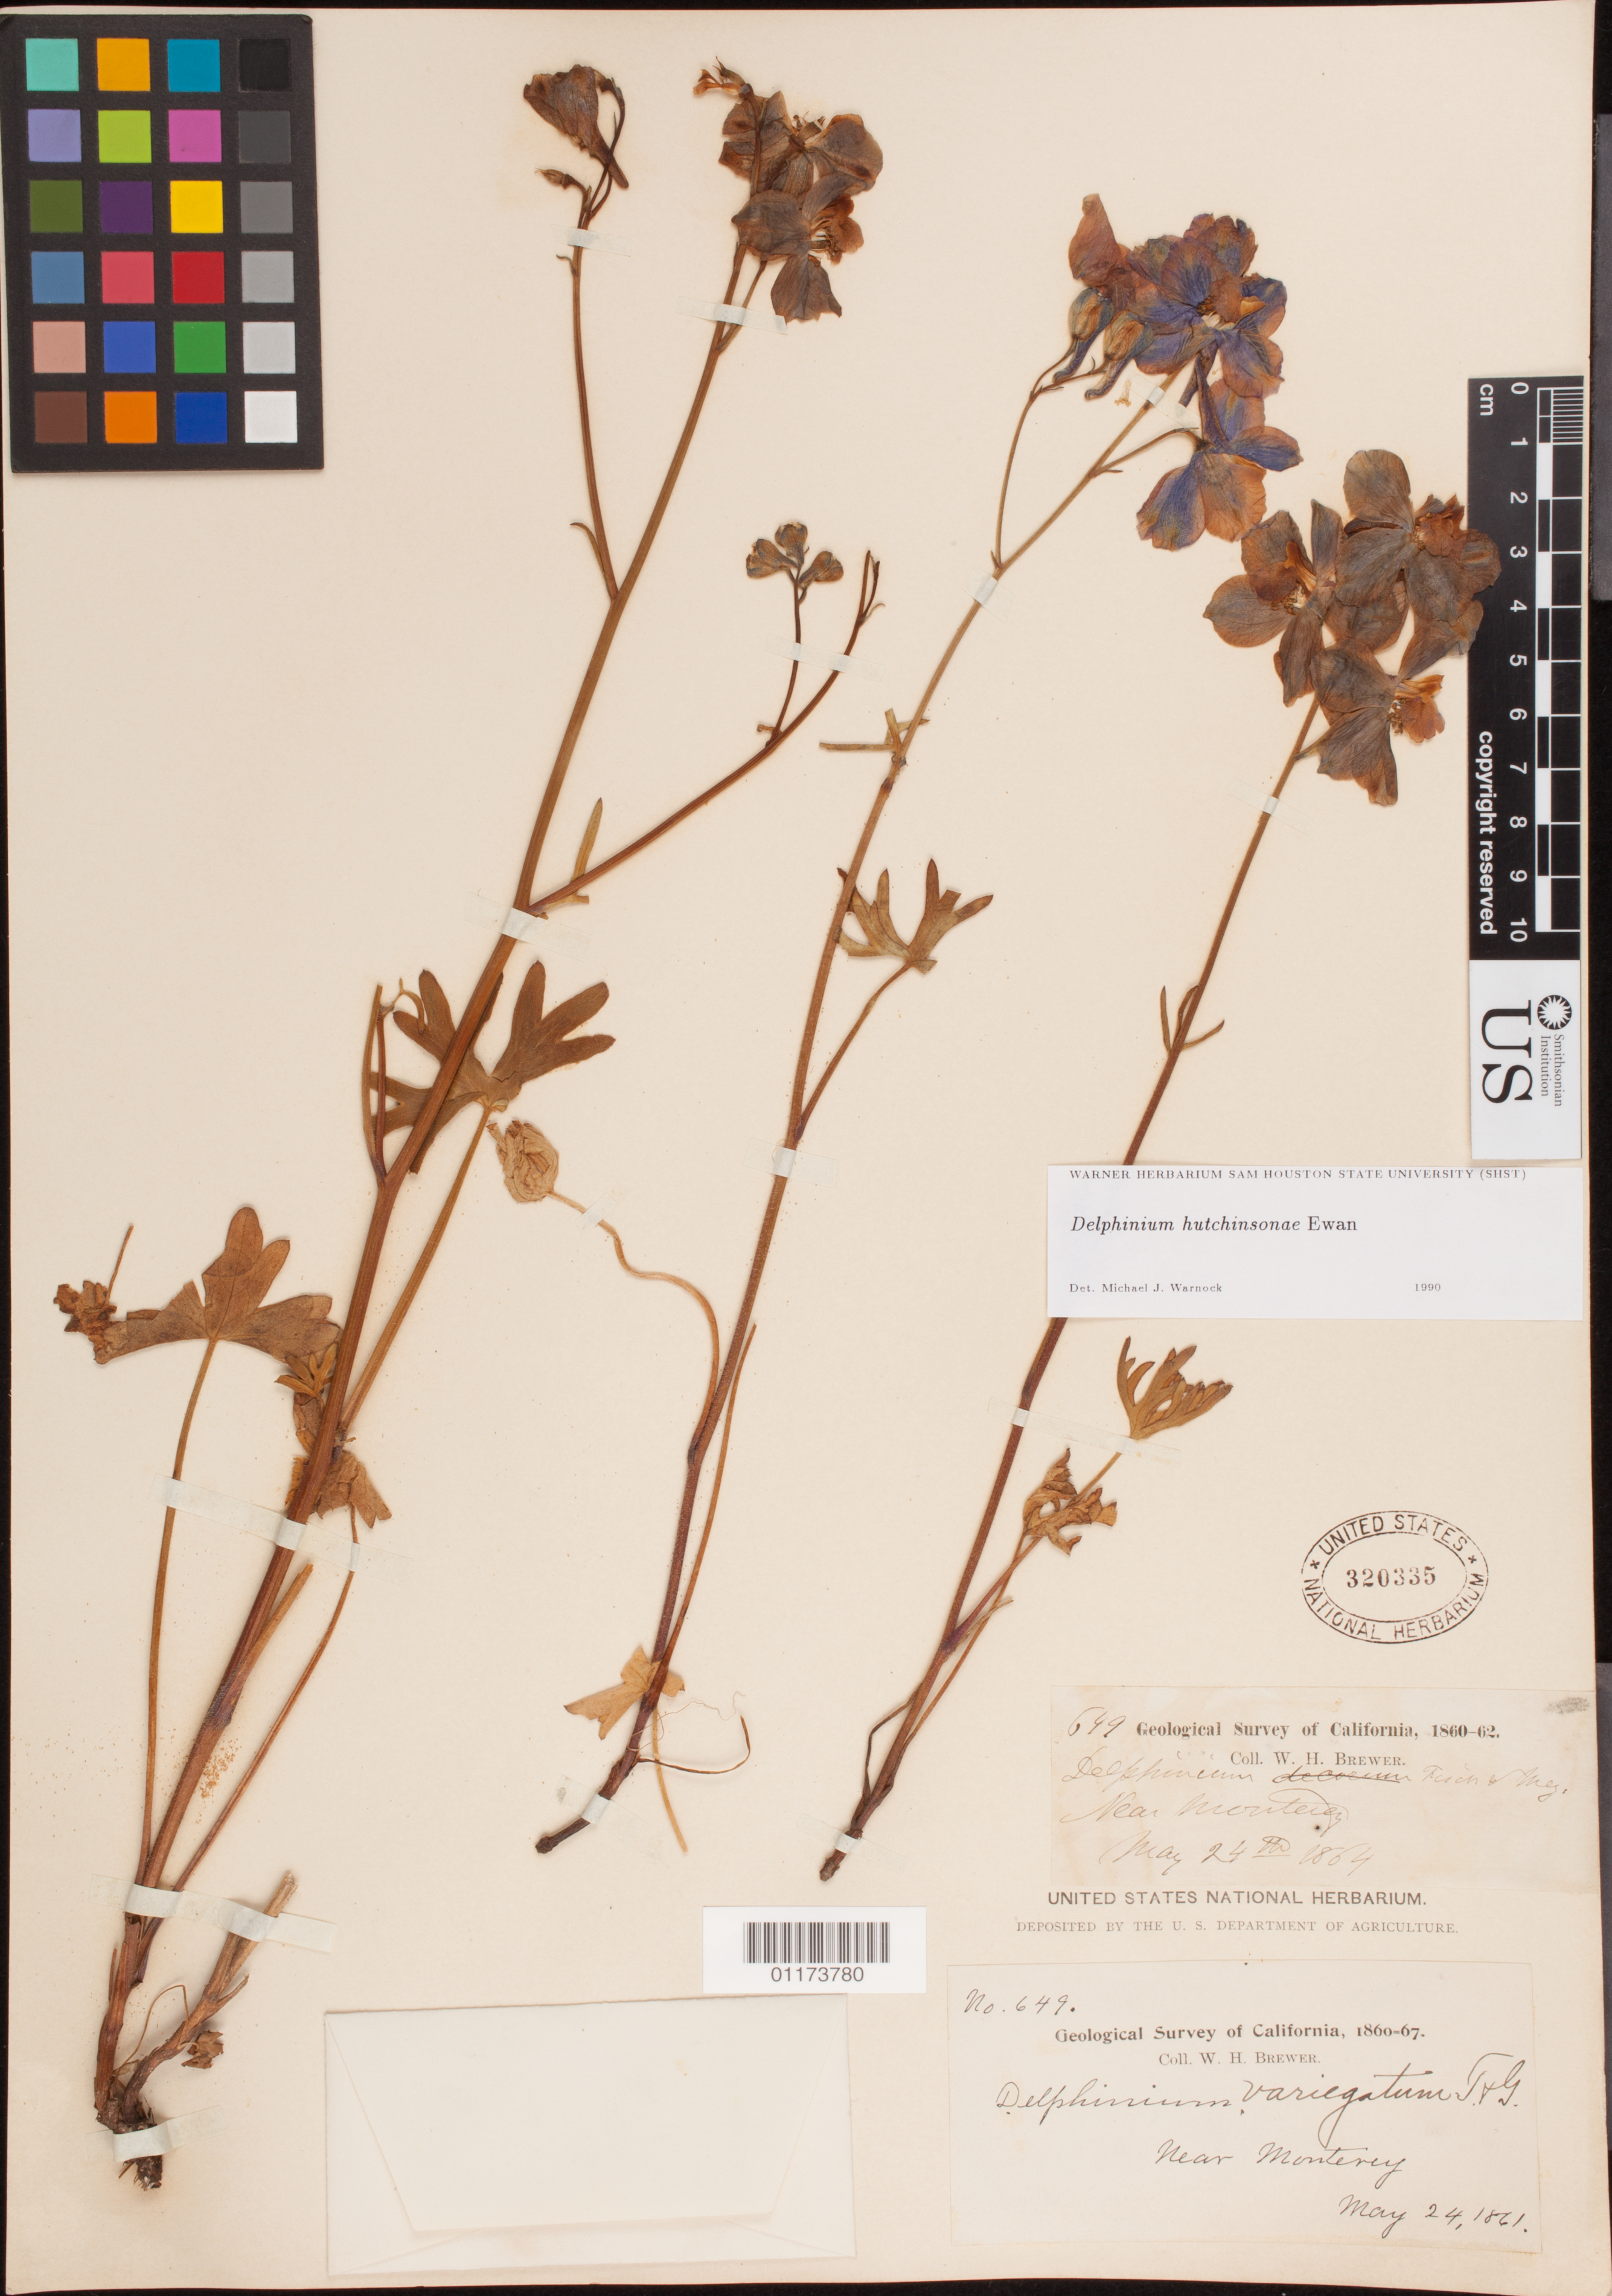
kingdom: Plantae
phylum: Tracheophyta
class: Magnoliopsida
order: Ranunculales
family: Ranunculaceae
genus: Delphinium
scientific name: Delphinium hutchinsoniae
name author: Ewan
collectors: W. H. Brewer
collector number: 649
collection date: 1861-05-24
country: United States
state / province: California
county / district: Monterey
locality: Near Monterey.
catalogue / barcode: US 320335